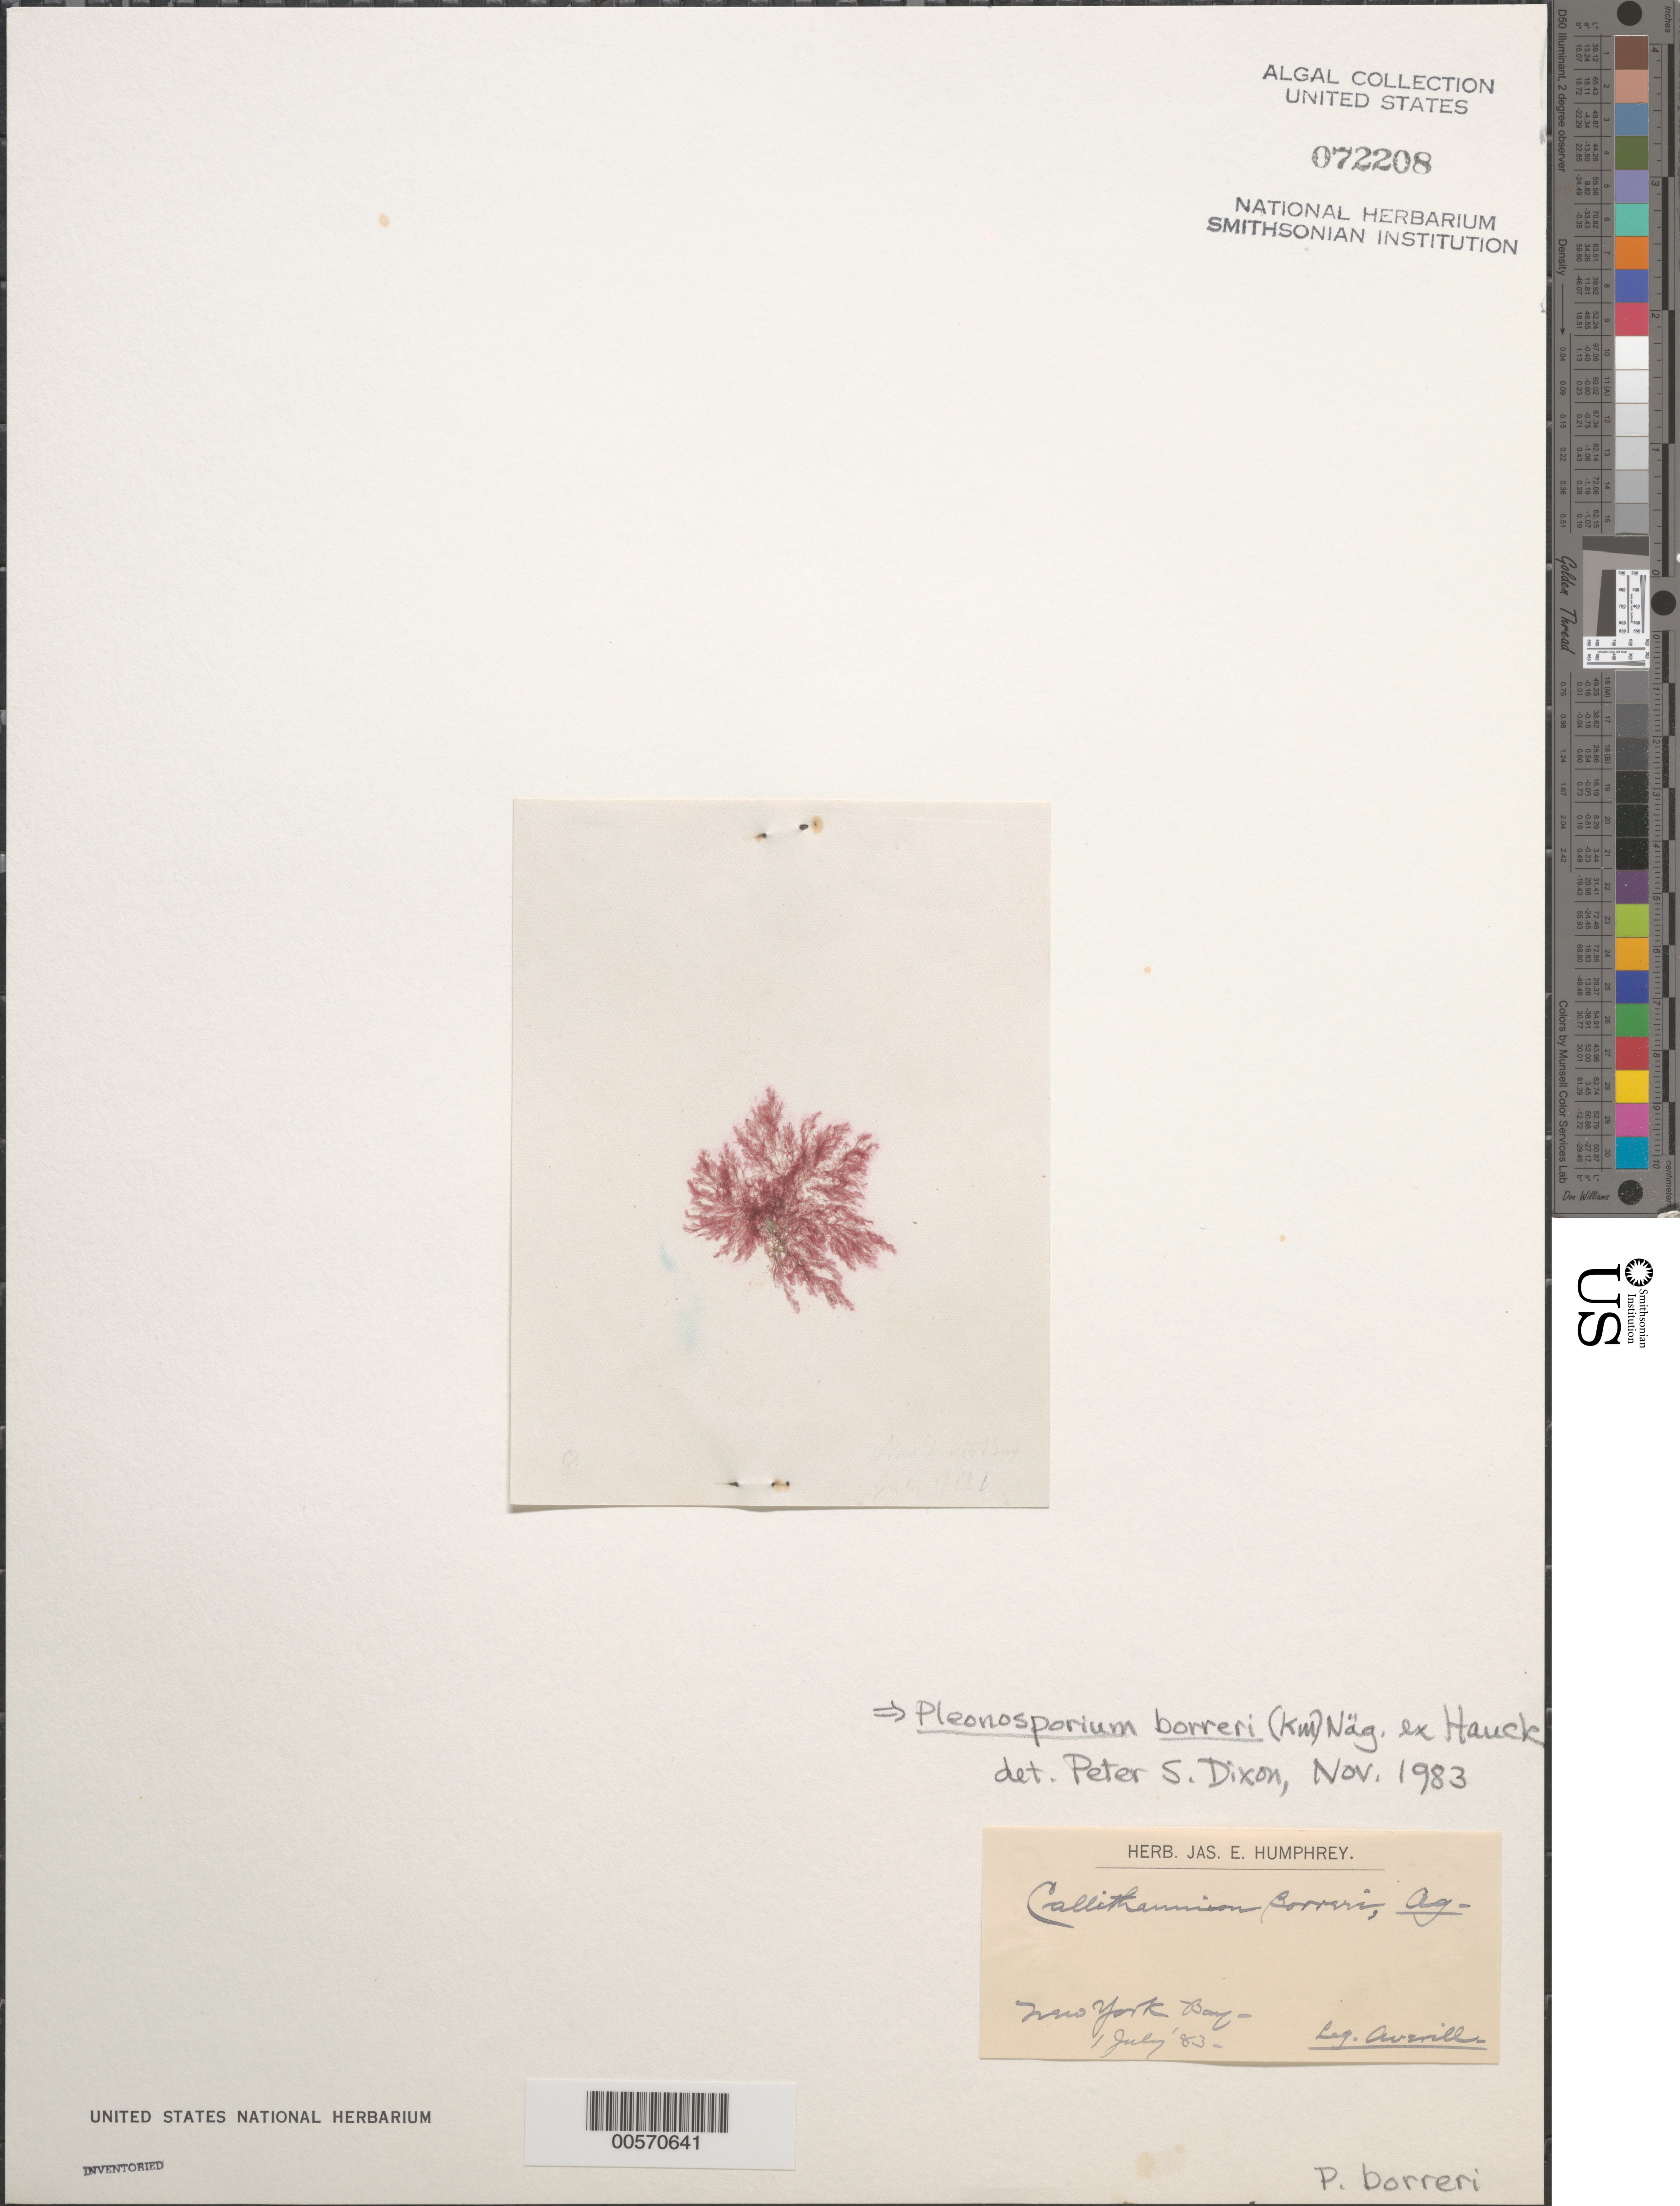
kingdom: Plantae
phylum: Rhodophyta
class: Florideophyceae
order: Ceramiales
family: Wrangeliaceae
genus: Pleonosporium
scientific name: Pleonosporium borreri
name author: (Sm.) Näg.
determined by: Dixon, P. S.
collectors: H. Averill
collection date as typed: Jul 1883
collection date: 1883-07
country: United States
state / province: New York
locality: New York Bay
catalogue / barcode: US 72208